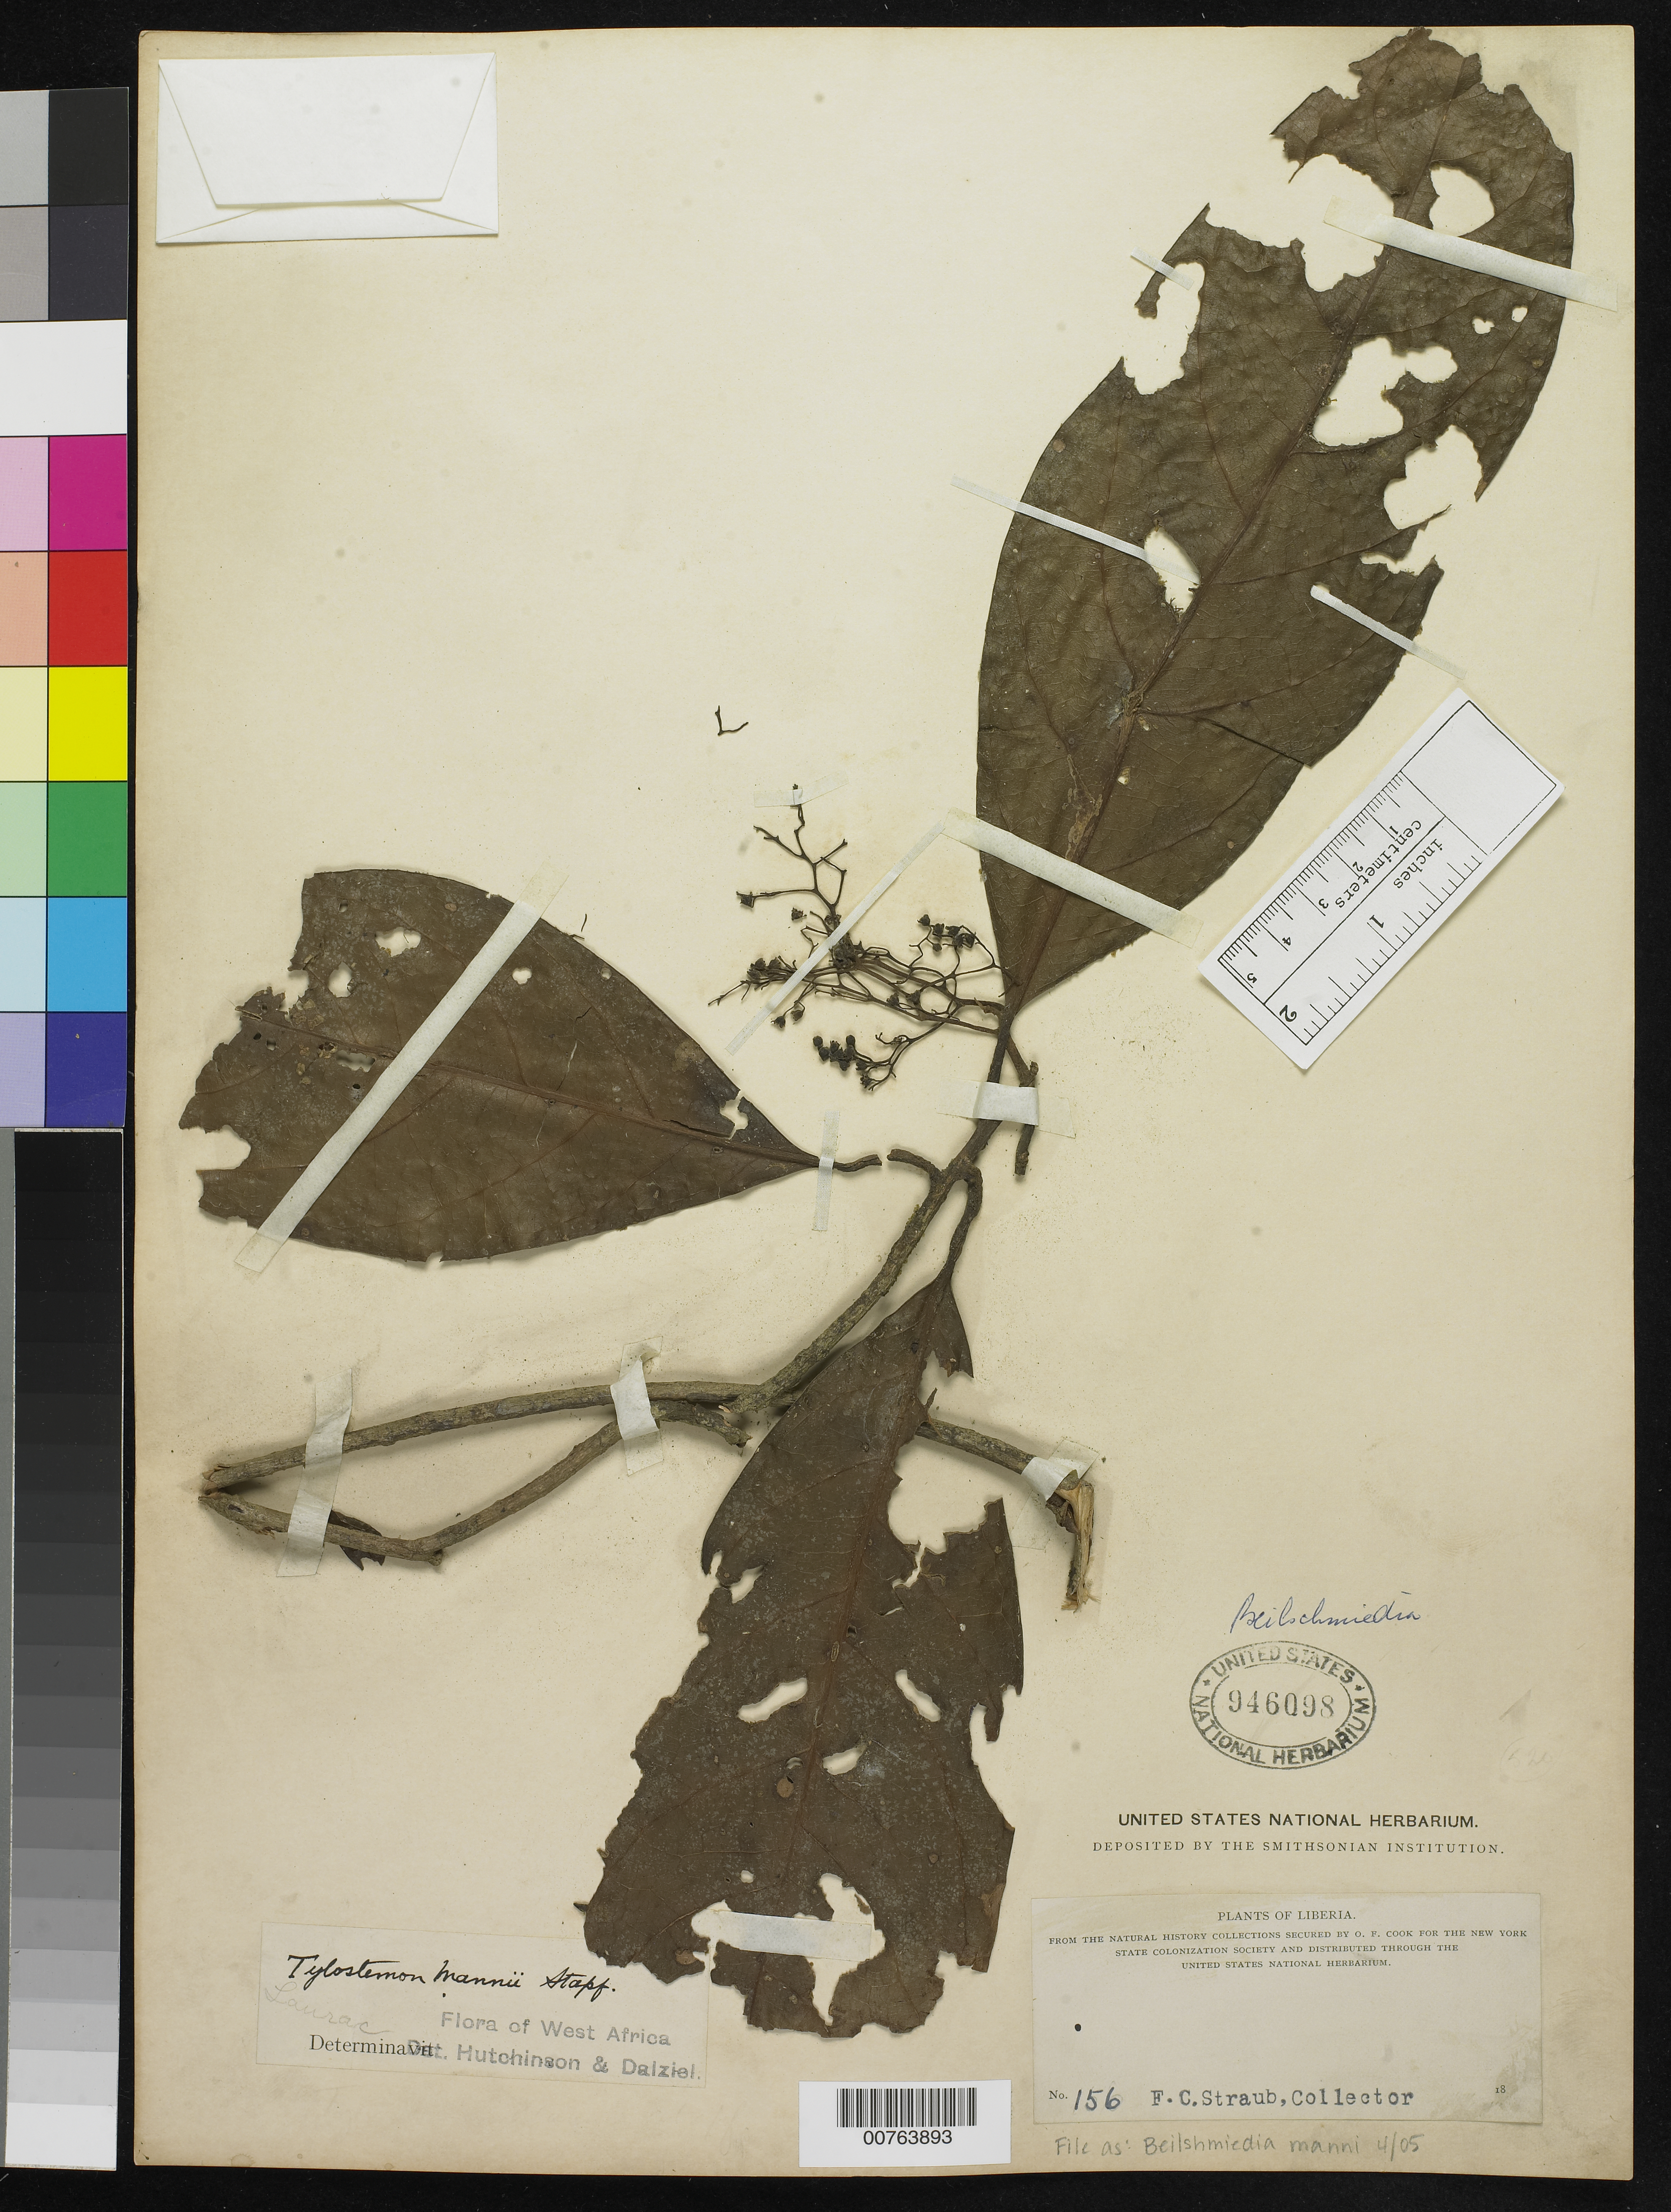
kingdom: Plantae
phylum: Tracheophyta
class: Magnoliopsida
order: Laurales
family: Lauraceae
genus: Beilschmiedia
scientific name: Beilschmiedia mannii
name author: (Meisn.) Benth. & Hook. f.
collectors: F. Straub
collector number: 156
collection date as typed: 18--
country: Liberia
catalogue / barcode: US 946098